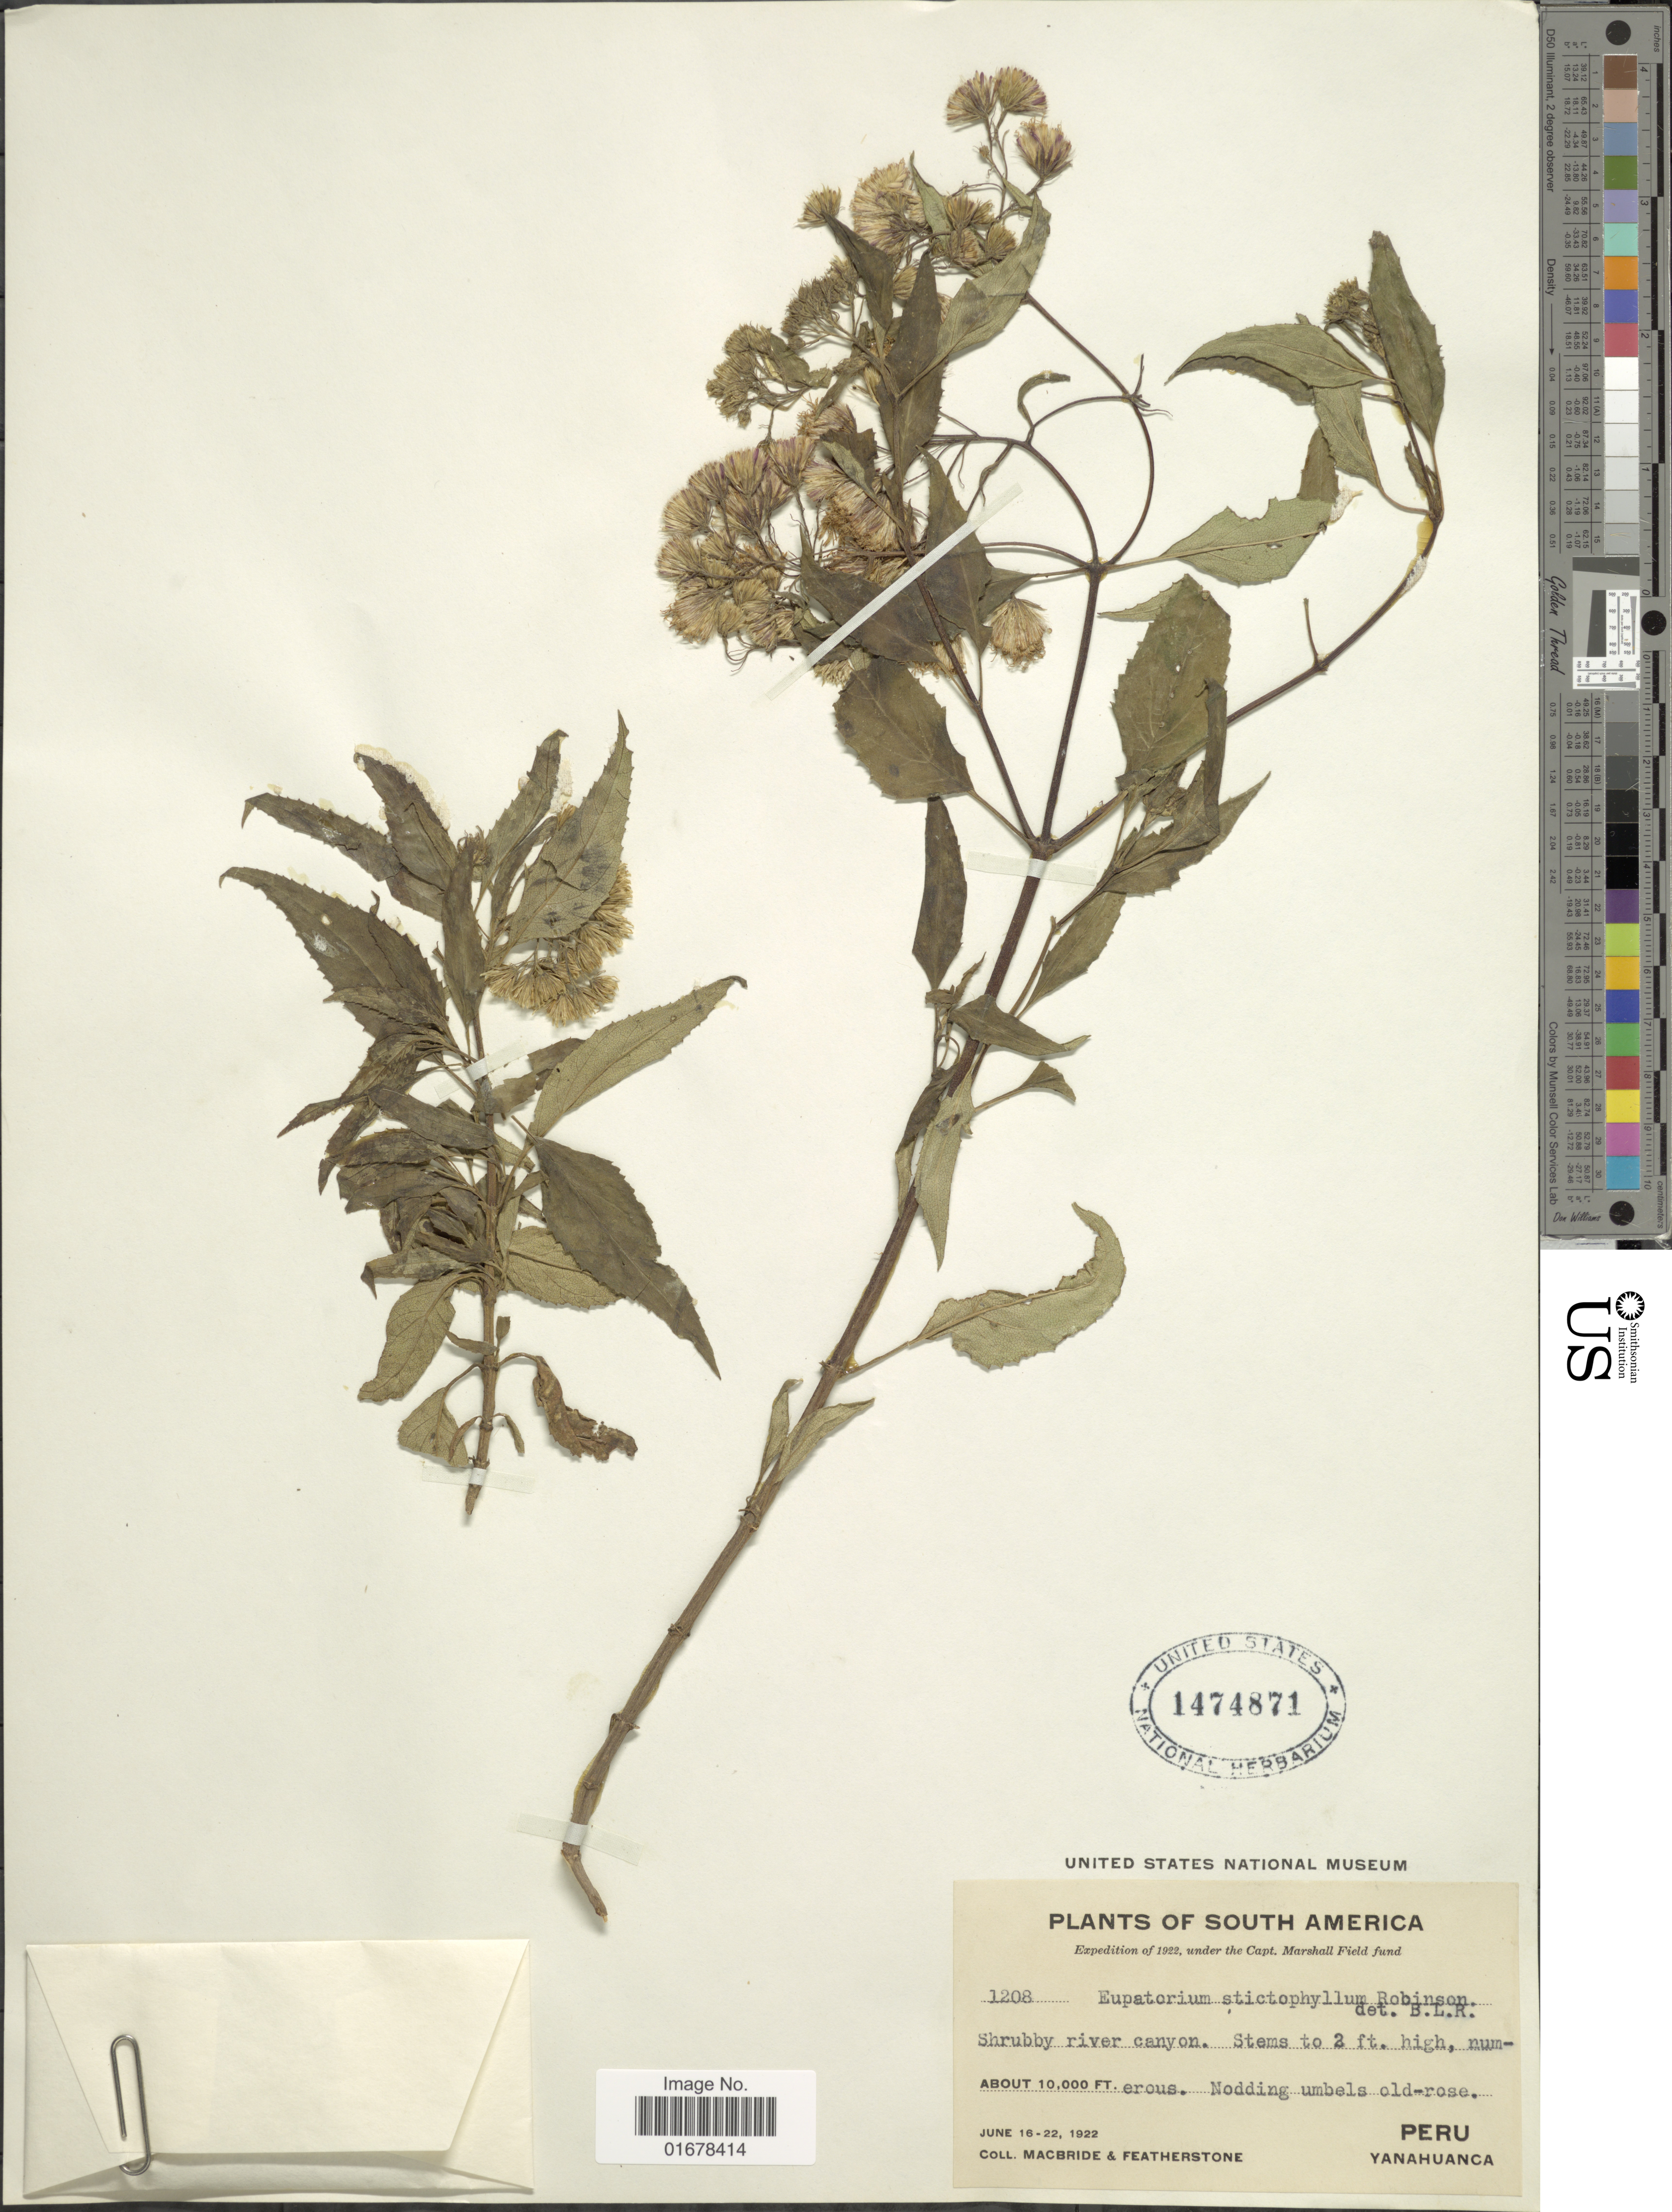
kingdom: Plantae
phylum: Tracheophyta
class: Magnoliopsida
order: Asterales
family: Asteraceae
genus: Ageratina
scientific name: Ageratina simulans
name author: (B.L. Rob.) R.M. King & H. Rob.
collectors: Macbride, -- & -. Featherstone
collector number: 1208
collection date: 1922-06-16/1922-06-22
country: Peru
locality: Yanahuanca, Peru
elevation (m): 3048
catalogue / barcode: US 1474871